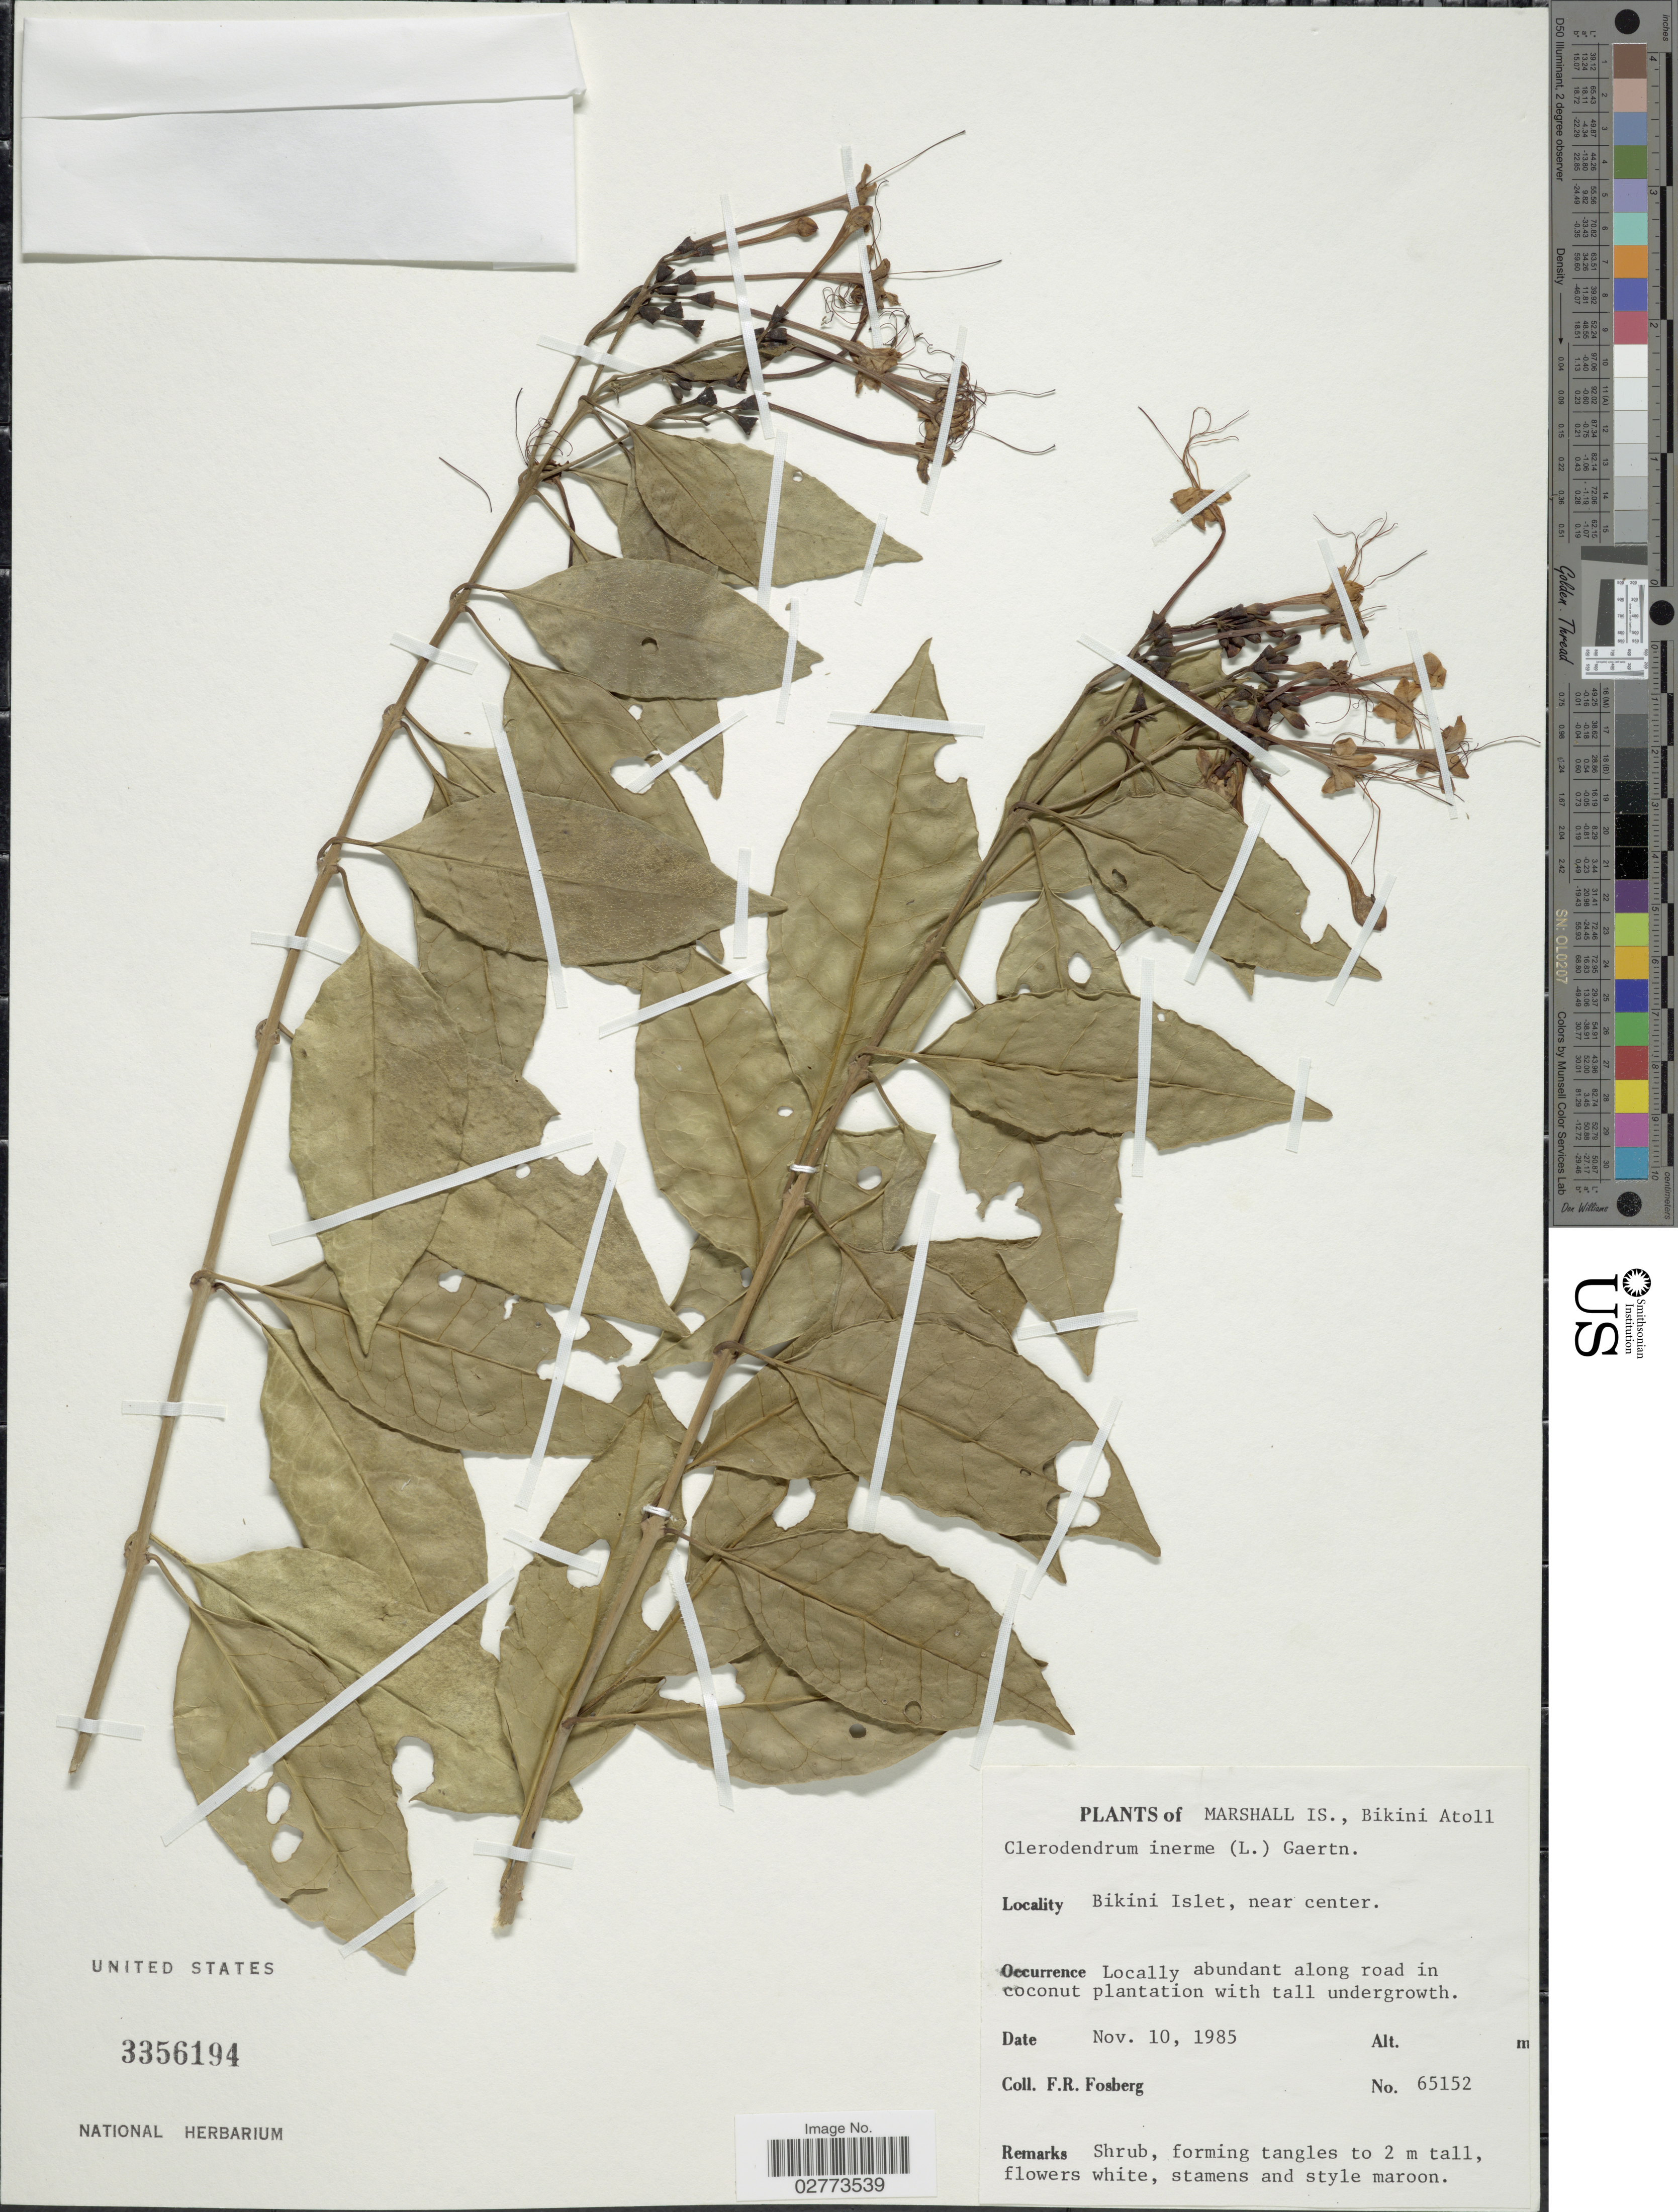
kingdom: Plantae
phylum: Tracheophyta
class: Magnoliopsida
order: Lamiales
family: Lamiaceae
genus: Clerodendrum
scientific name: Clerodendrum inerme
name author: (L.) Gaertn.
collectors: F. R. Fosberg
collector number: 65152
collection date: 1985-11-10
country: Marshall Islands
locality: Bikini Atoll, Bikini Islet, near center.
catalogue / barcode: US 3356194